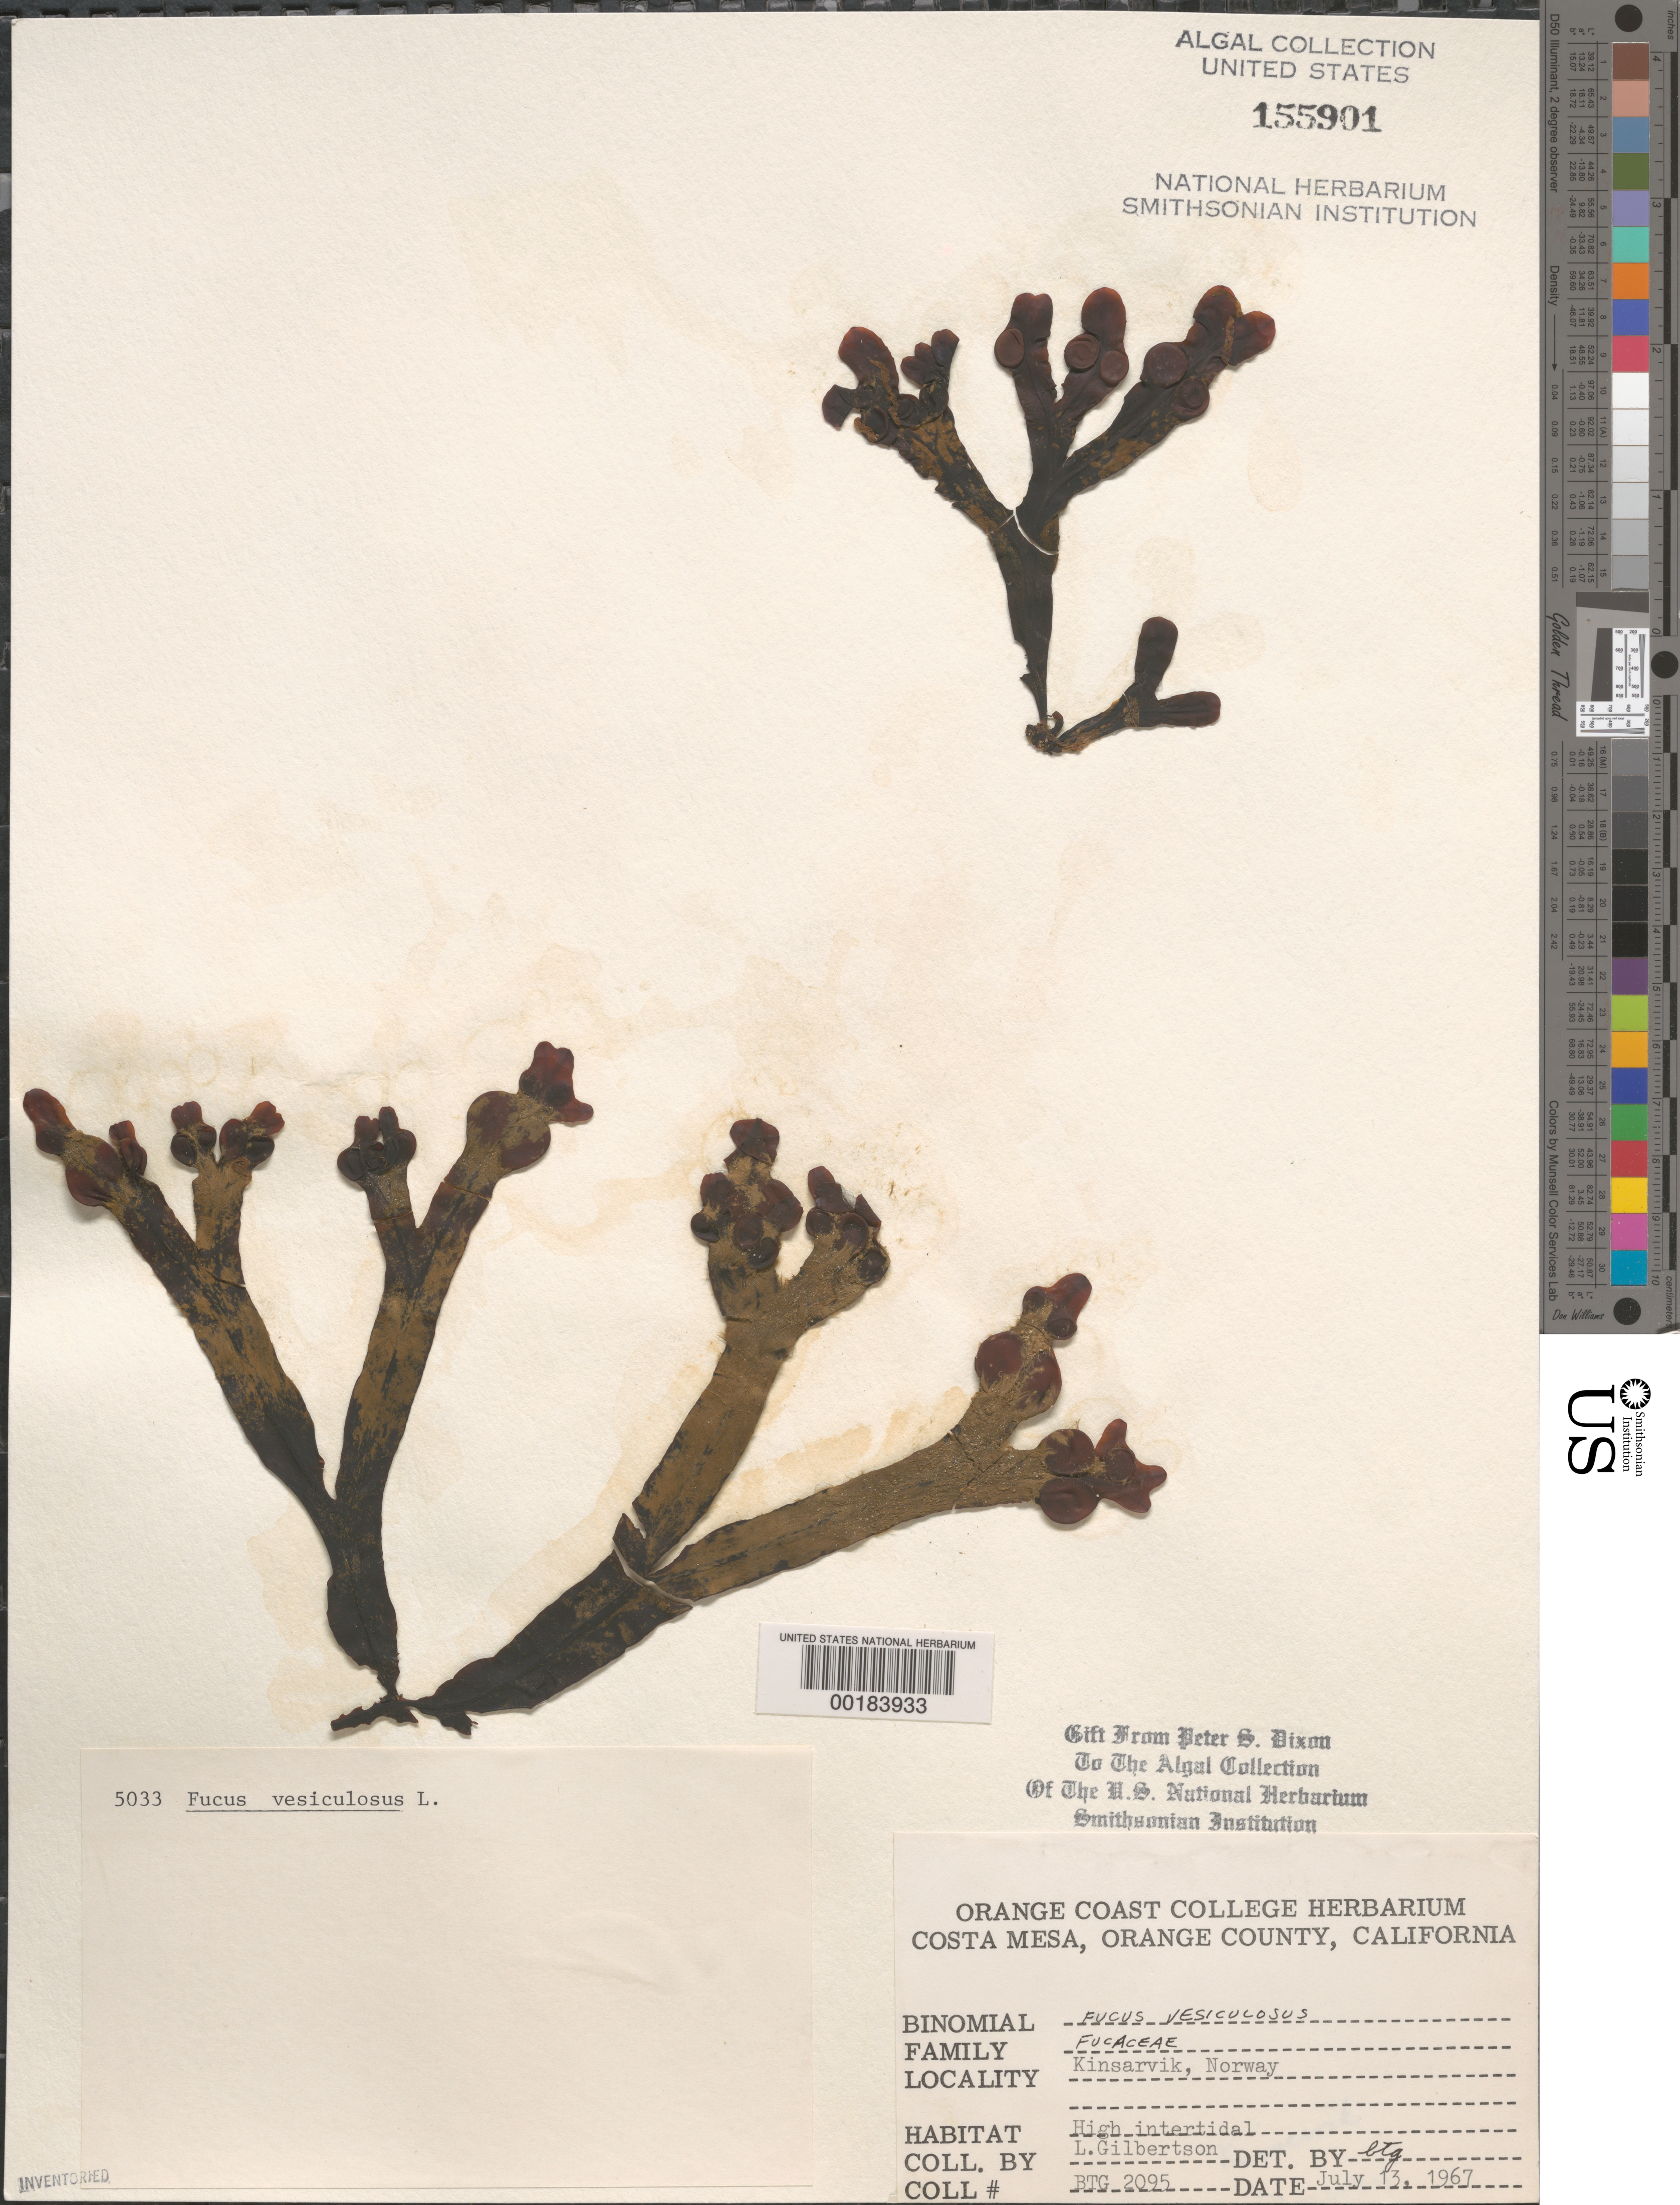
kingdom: Chromista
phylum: Ochrophyta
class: Phaeophyceae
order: Fucales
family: Fucaceae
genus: Fucus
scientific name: Fucus vesiculosus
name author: L.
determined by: Gittins, B. T.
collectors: L. Gilbertson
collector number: BTG 2095 & PSD 5033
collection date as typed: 13 Jul 1967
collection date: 1967-07-13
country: Norway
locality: Kinsarvik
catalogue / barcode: US 155901